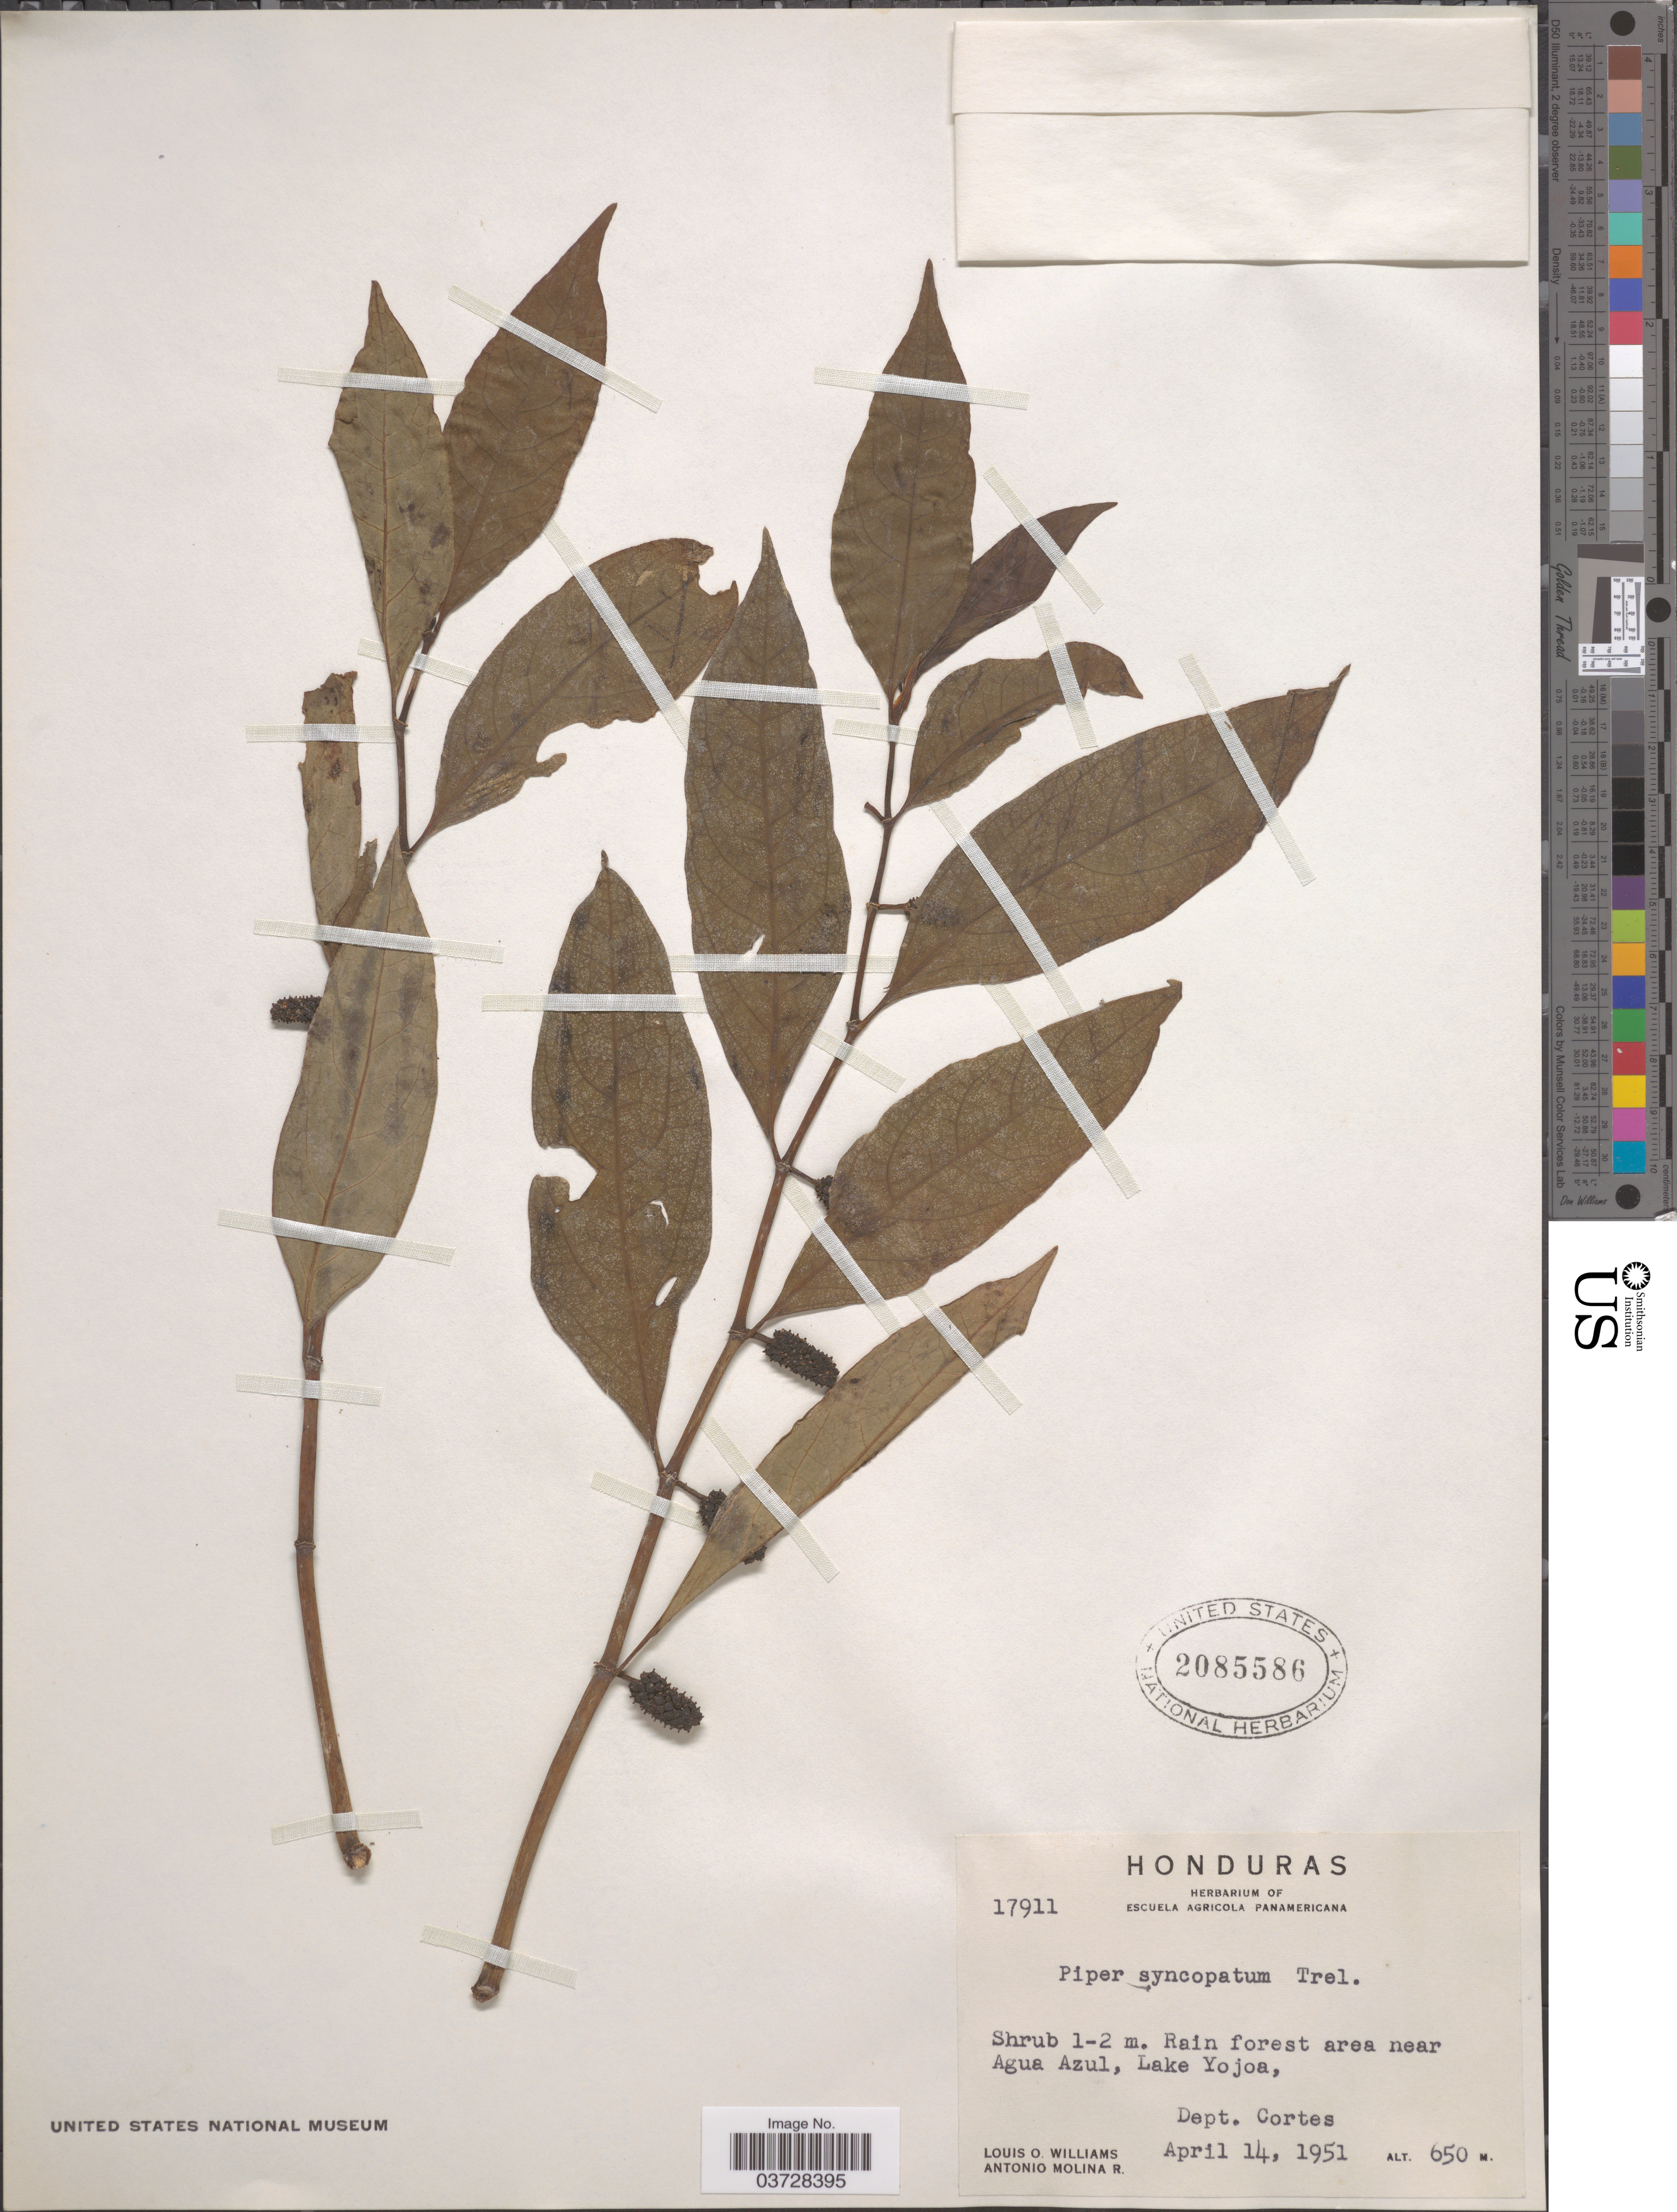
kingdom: Plantae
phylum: Tracheophyta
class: Magnoliopsida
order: Piperales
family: Piperaceae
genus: Piper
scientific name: Piper syncopatum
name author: Trel.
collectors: L. O. Williams & A. Molina R.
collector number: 17911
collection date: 1951-04-14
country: Honduras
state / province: Cortes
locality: Rain forest area near Agua Azul, Lake Yojoa, Dept. Cortes.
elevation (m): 650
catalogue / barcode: US 2085586